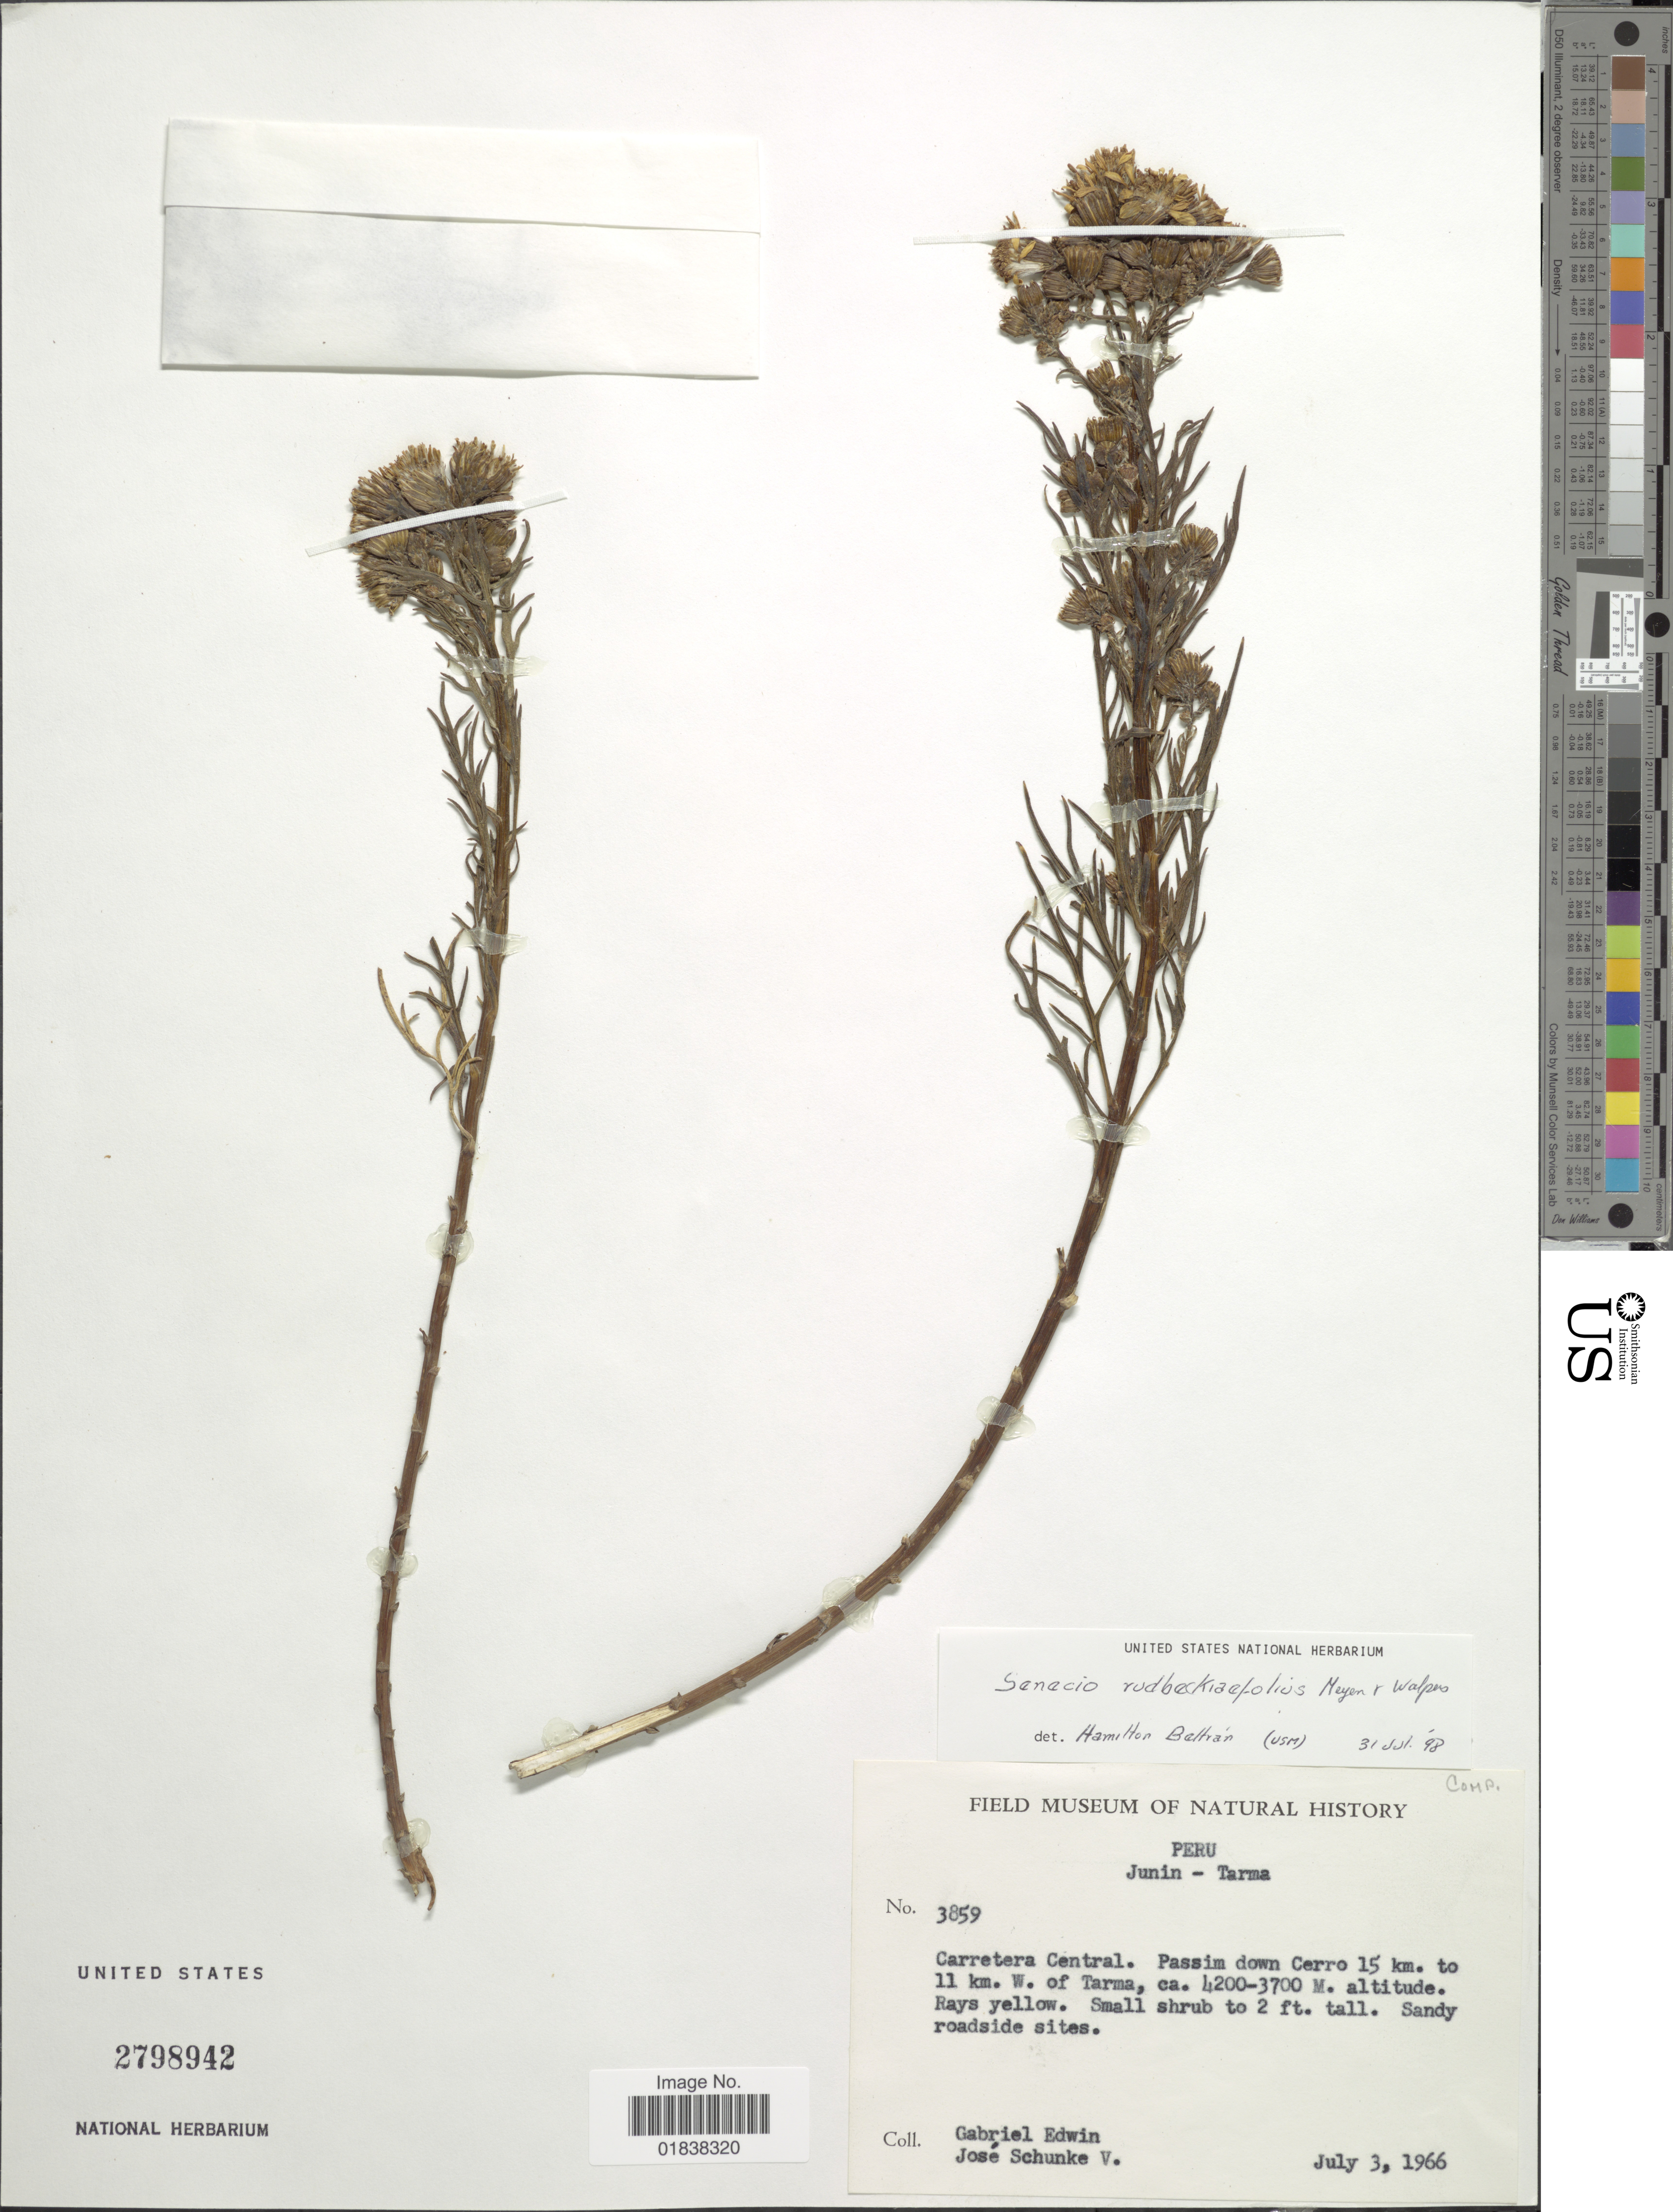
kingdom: Plantae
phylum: Tracheophyta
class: Magnoliopsida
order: Asterales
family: Asteraceae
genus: Senecio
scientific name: Senecio rudbeckiifolius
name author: Meyen & Walp.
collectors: G. Edwin & J. Schunke Vigo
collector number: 3859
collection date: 1966-07-03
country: Peru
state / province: Junín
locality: Junin-Tarma, Carretera Central, Passim down Cerro 15 km to 11 km W of Tarma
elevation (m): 3700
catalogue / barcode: US 2798942